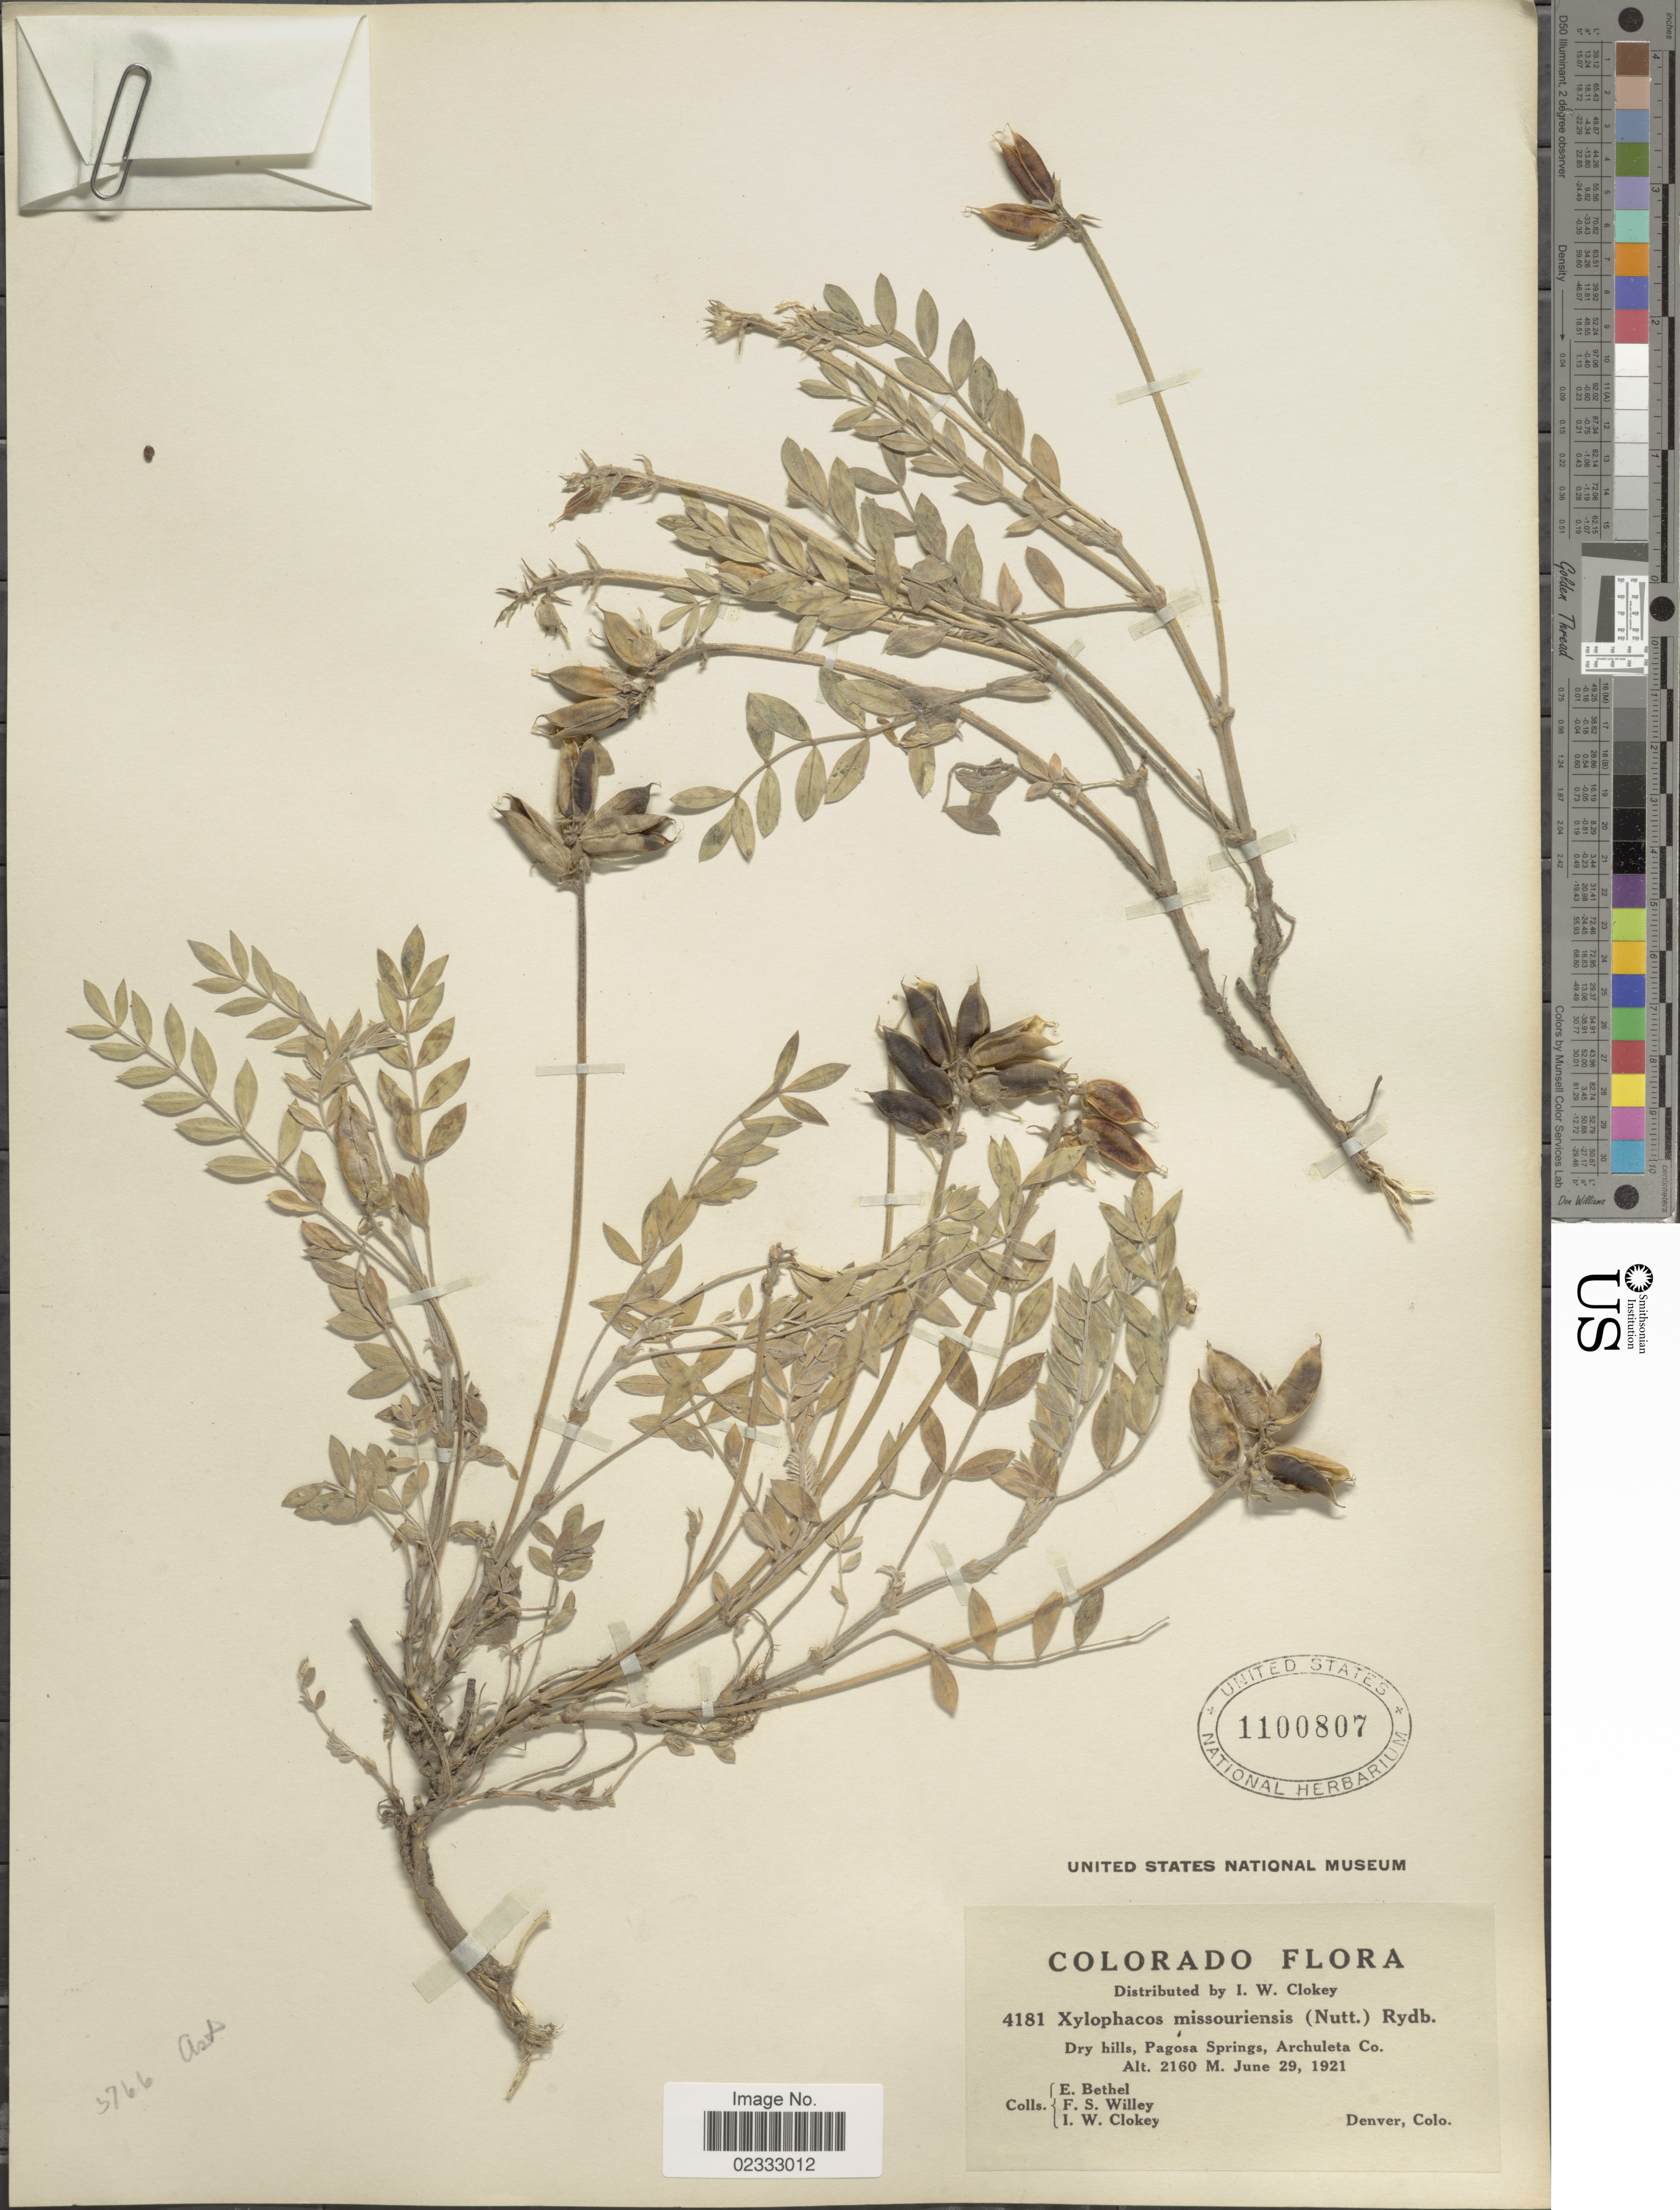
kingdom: Plantae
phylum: Tracheophyta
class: Magnoliopsida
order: Fabales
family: Fabaceae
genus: Astragalus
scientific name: Astragalus missouriensis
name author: Nutt.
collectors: E. Bethel, F. Willey & I. W. Clokey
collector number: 4181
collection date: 1921-06-29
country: United States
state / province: Colorado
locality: Pagosa Springs, Archuleta Co.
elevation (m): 2160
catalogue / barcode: US 1100807